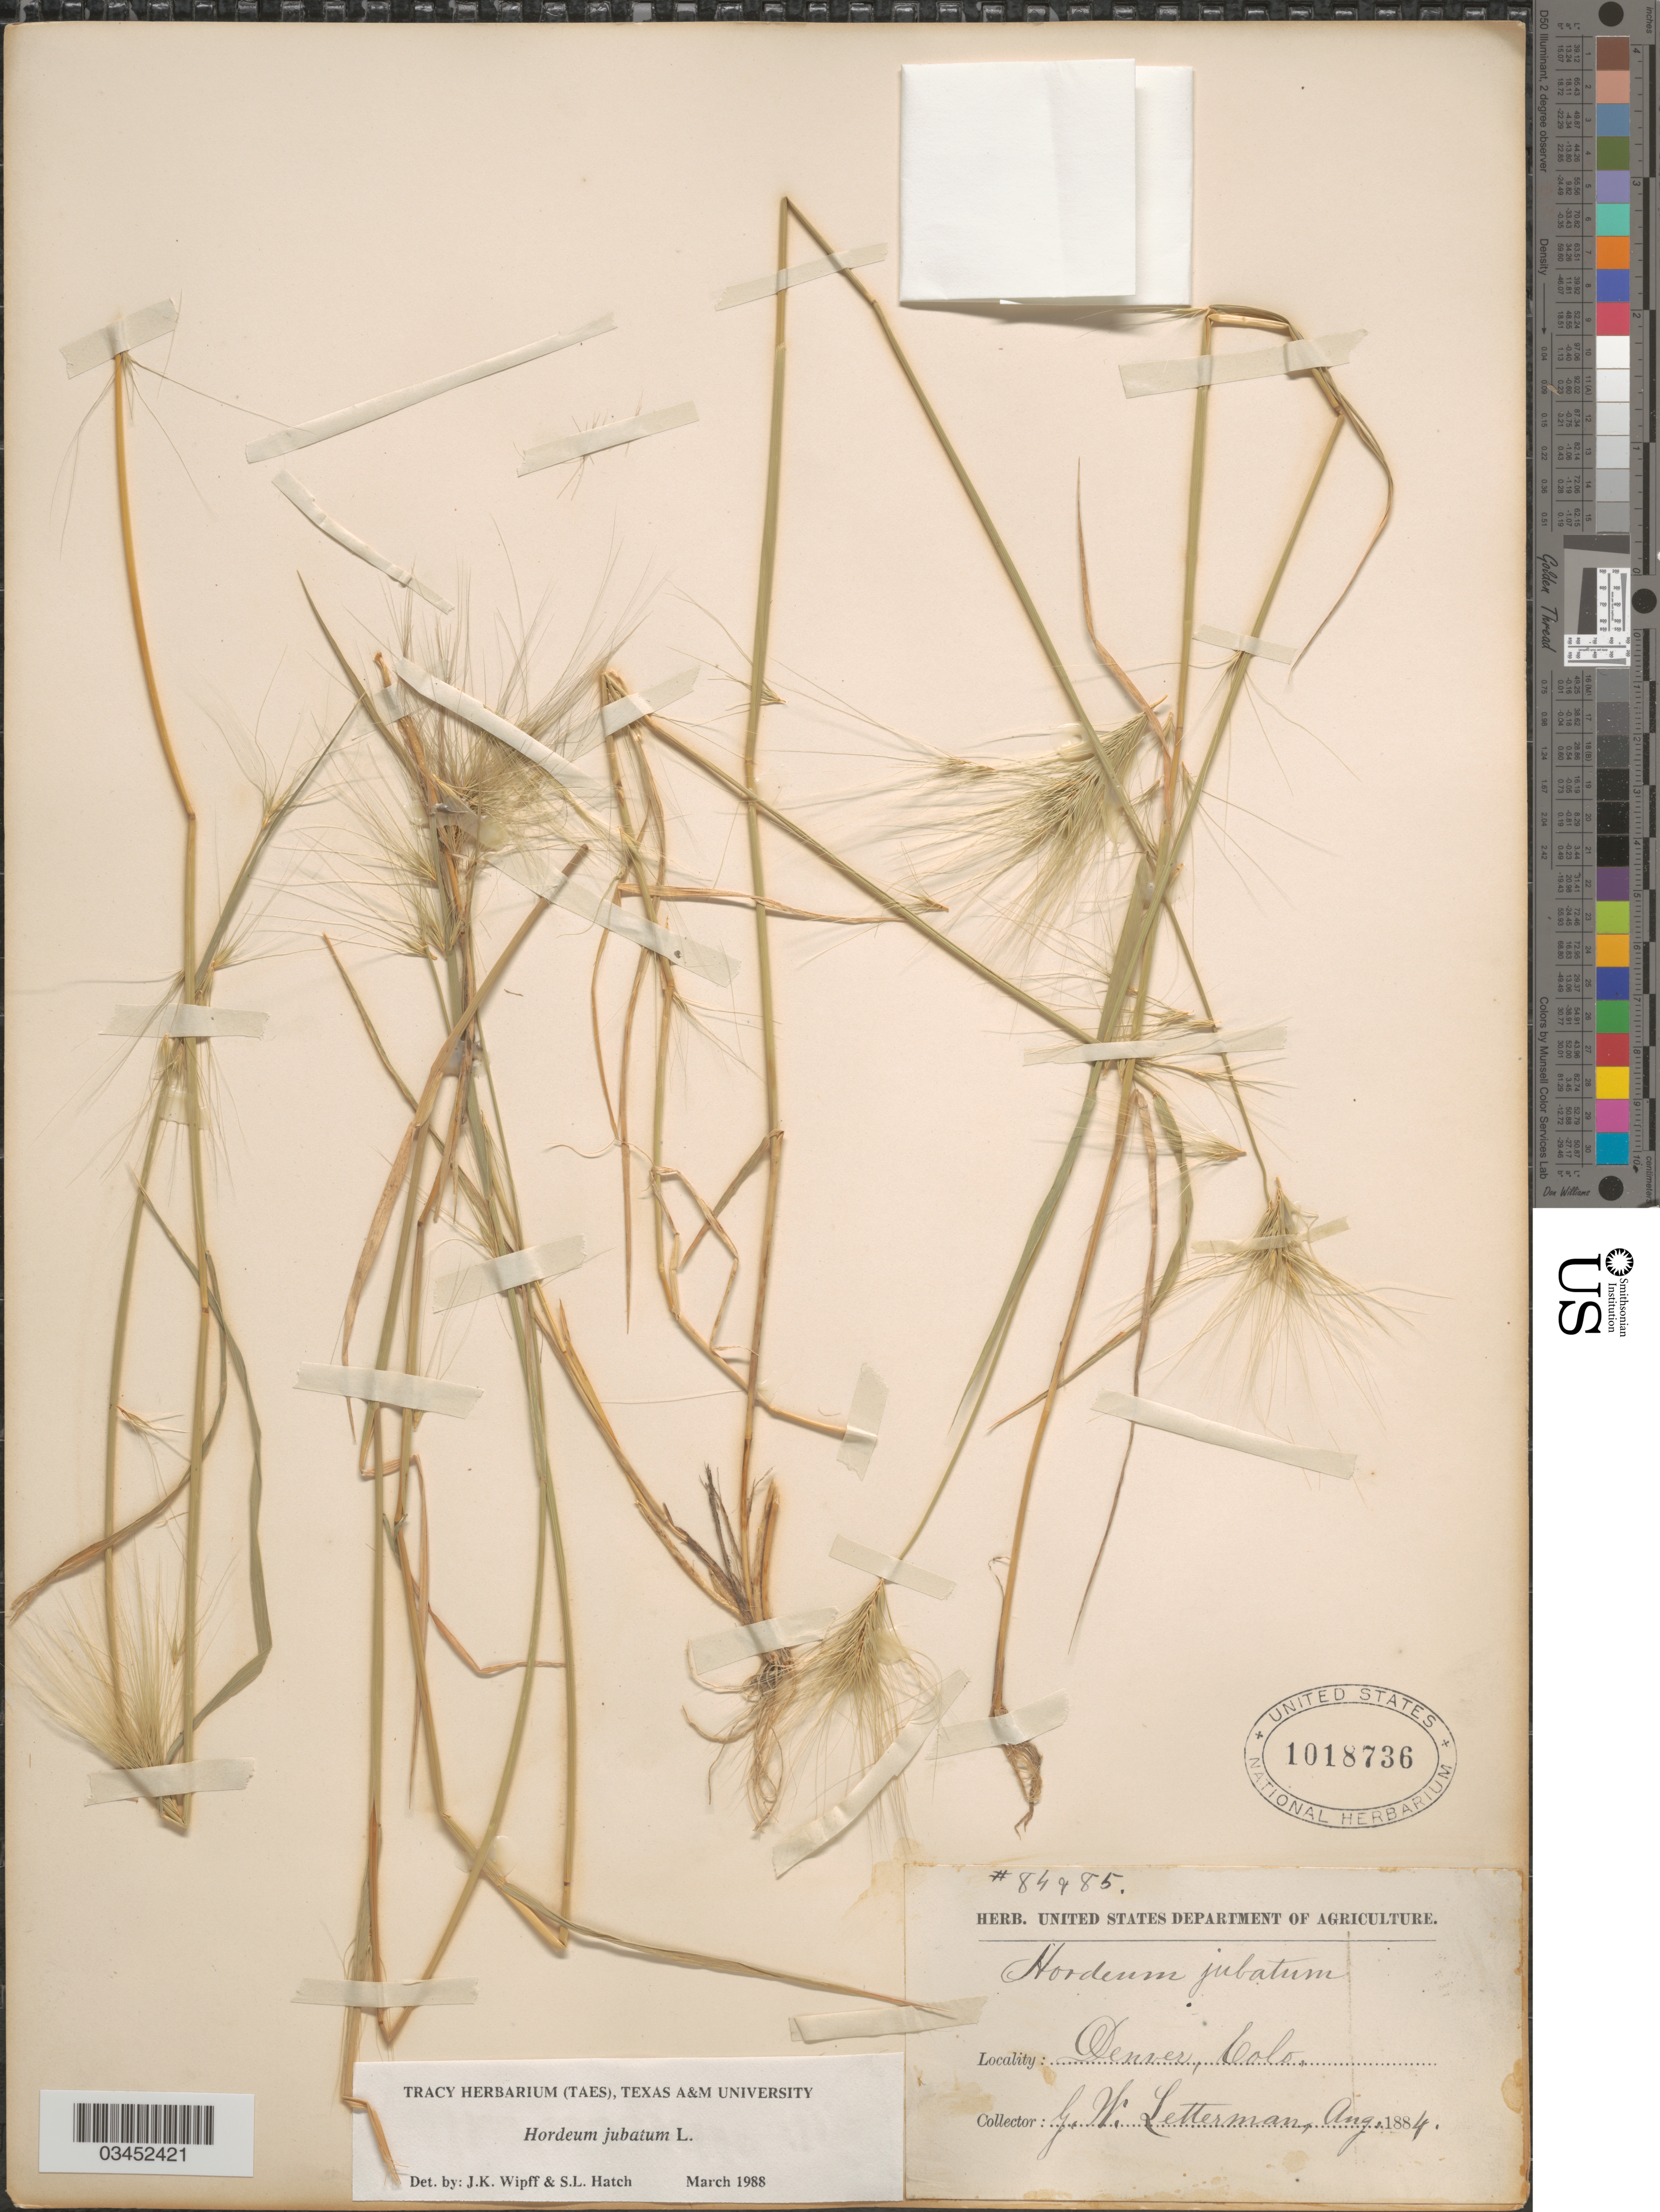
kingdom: Plantae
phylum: Tracheophyta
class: Liliopsida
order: Poales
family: Poaceae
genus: Hordeum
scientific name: Hordeum jubatum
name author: L.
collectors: G. W. Letterman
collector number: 84/85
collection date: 1884-08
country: United States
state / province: Colorado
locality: Denver.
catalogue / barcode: US 1018736